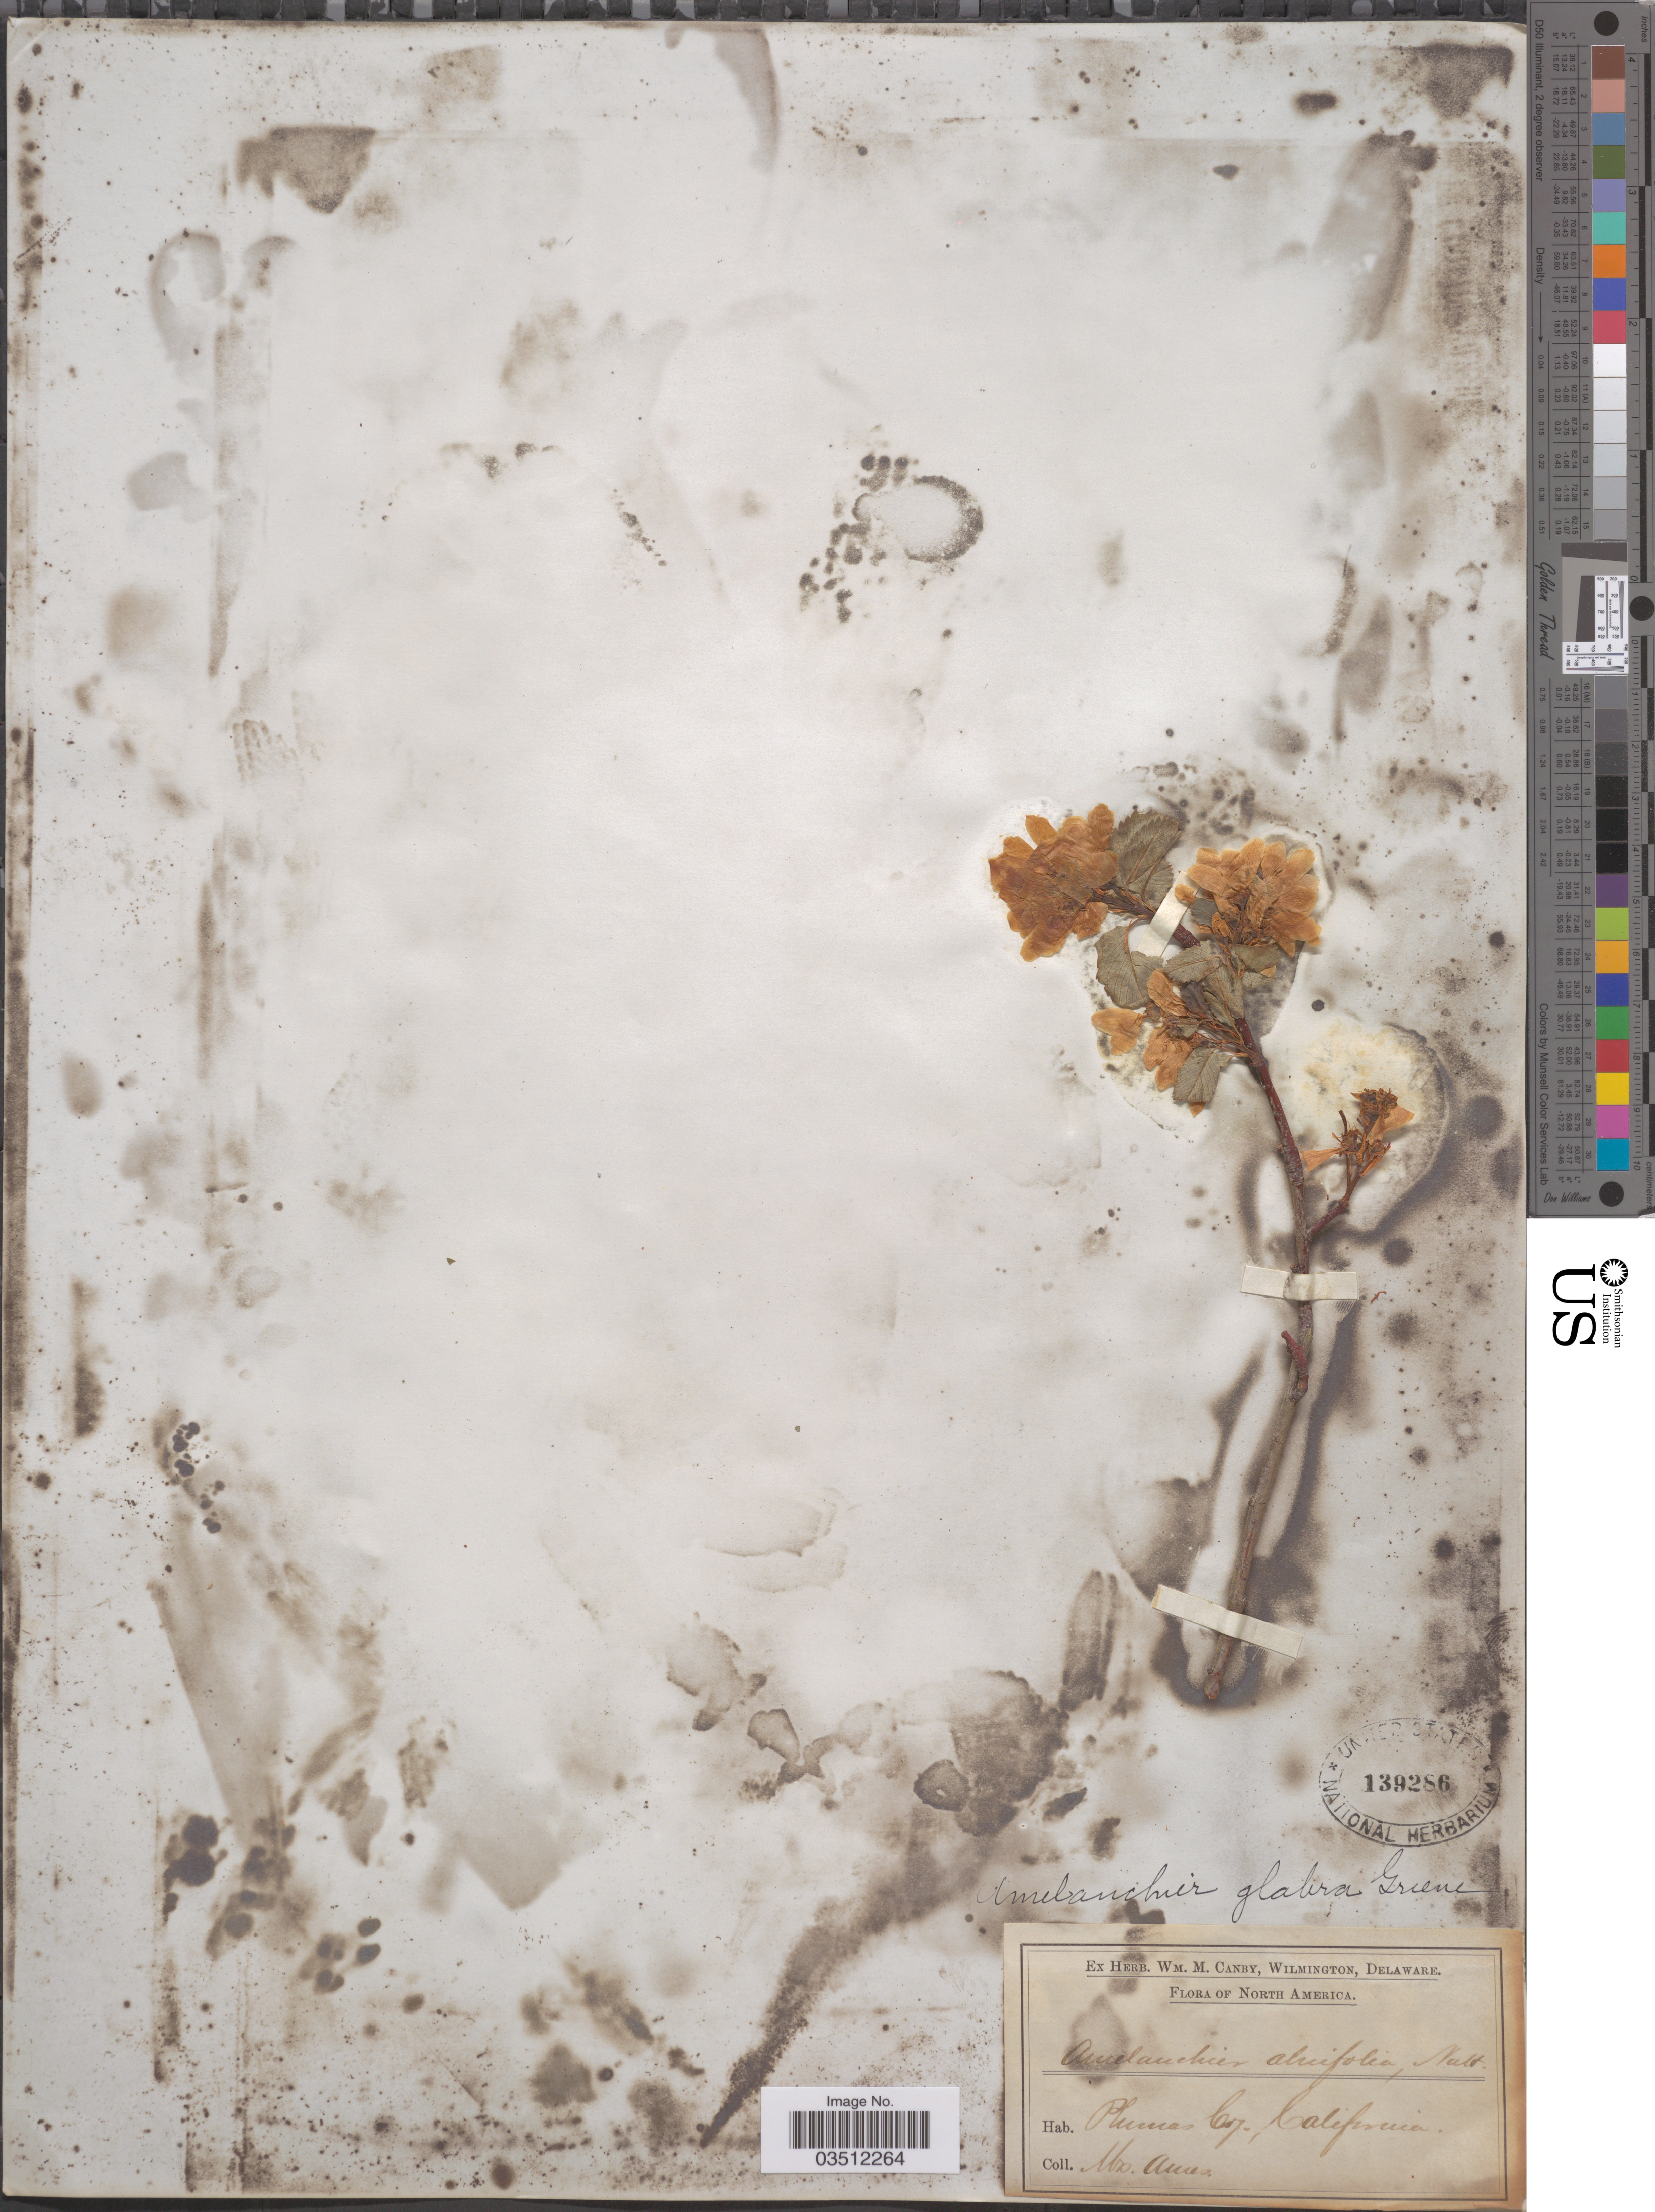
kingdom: Plantae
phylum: Tracheophyta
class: Magnoliopsida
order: Rosales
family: Rosaceae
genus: Amelanchier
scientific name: Amelanchier glabra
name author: Greene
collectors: -- Ames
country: United States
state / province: California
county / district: Plumas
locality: Plumas Co.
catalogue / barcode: US 139286